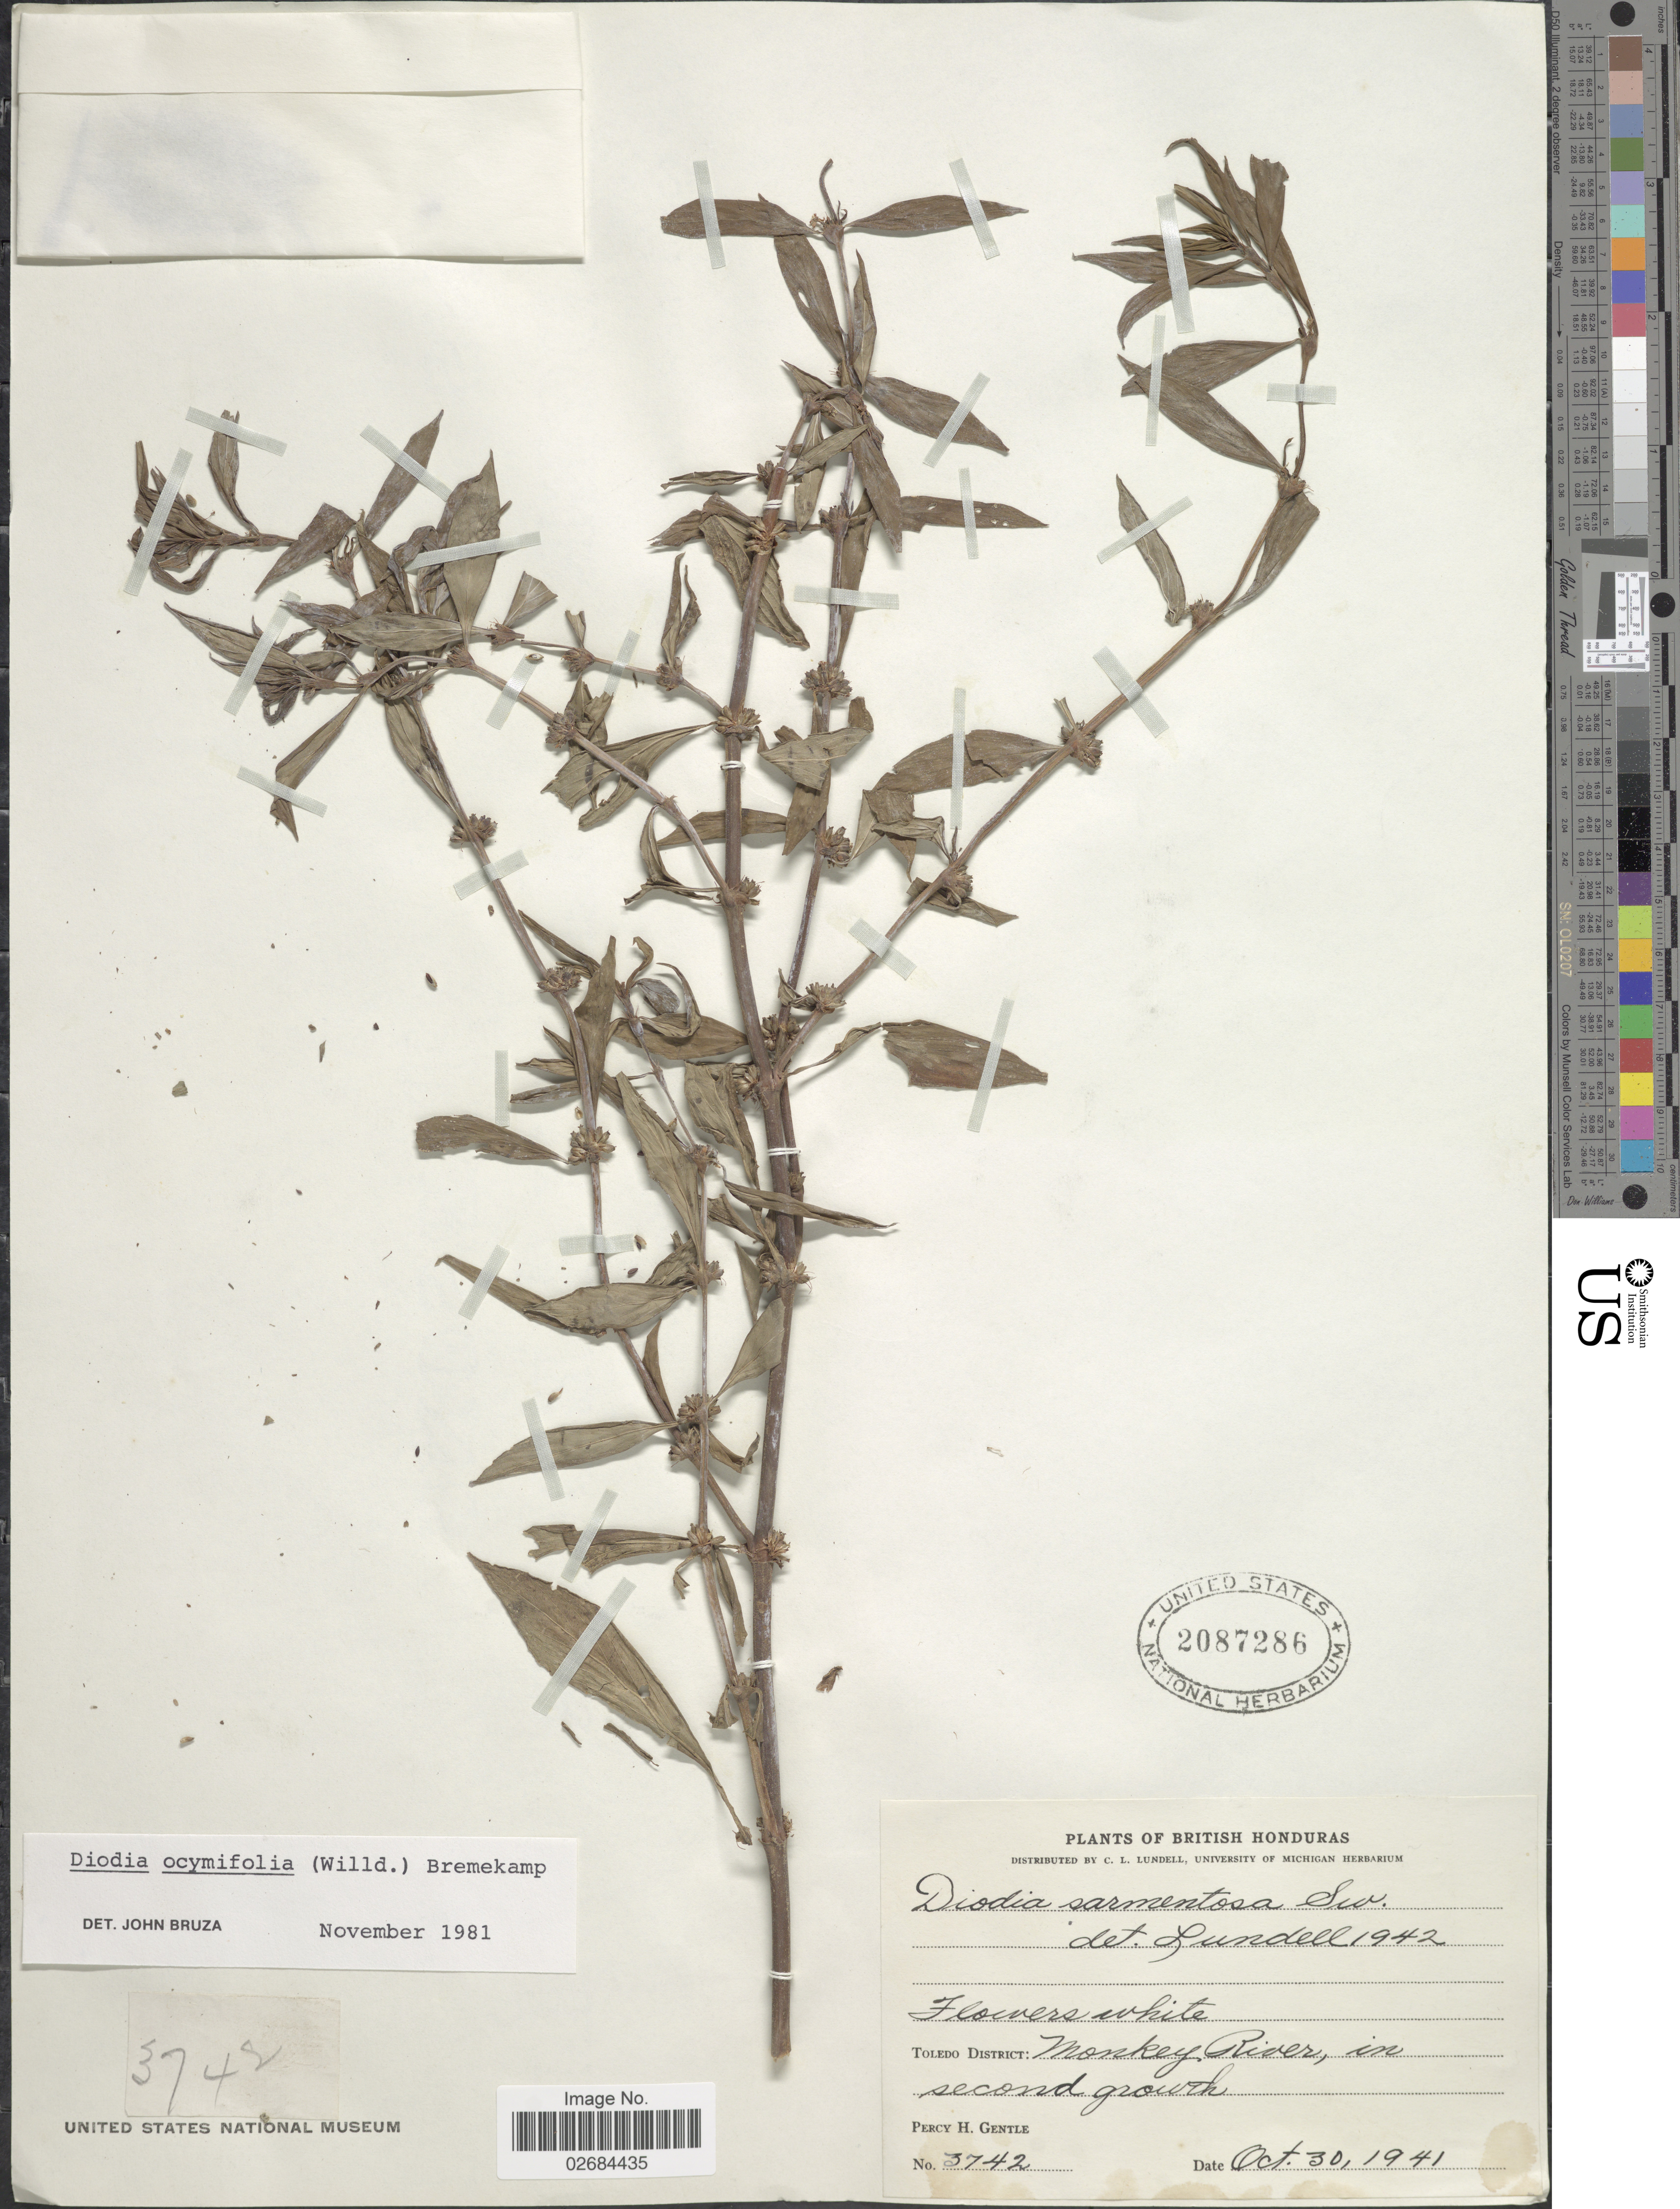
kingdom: Plantae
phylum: Tracheophyta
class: Magnoliopsida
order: Gentianales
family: Rubiaceae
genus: Diodia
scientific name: Diodia ocymifolia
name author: (Willd. ex Roem. & Schult.) Bremek.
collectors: P. H. Gentle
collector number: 3742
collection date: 1941-10-30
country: Belize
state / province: Toledo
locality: British Honduras. Monkey River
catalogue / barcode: US 2087286